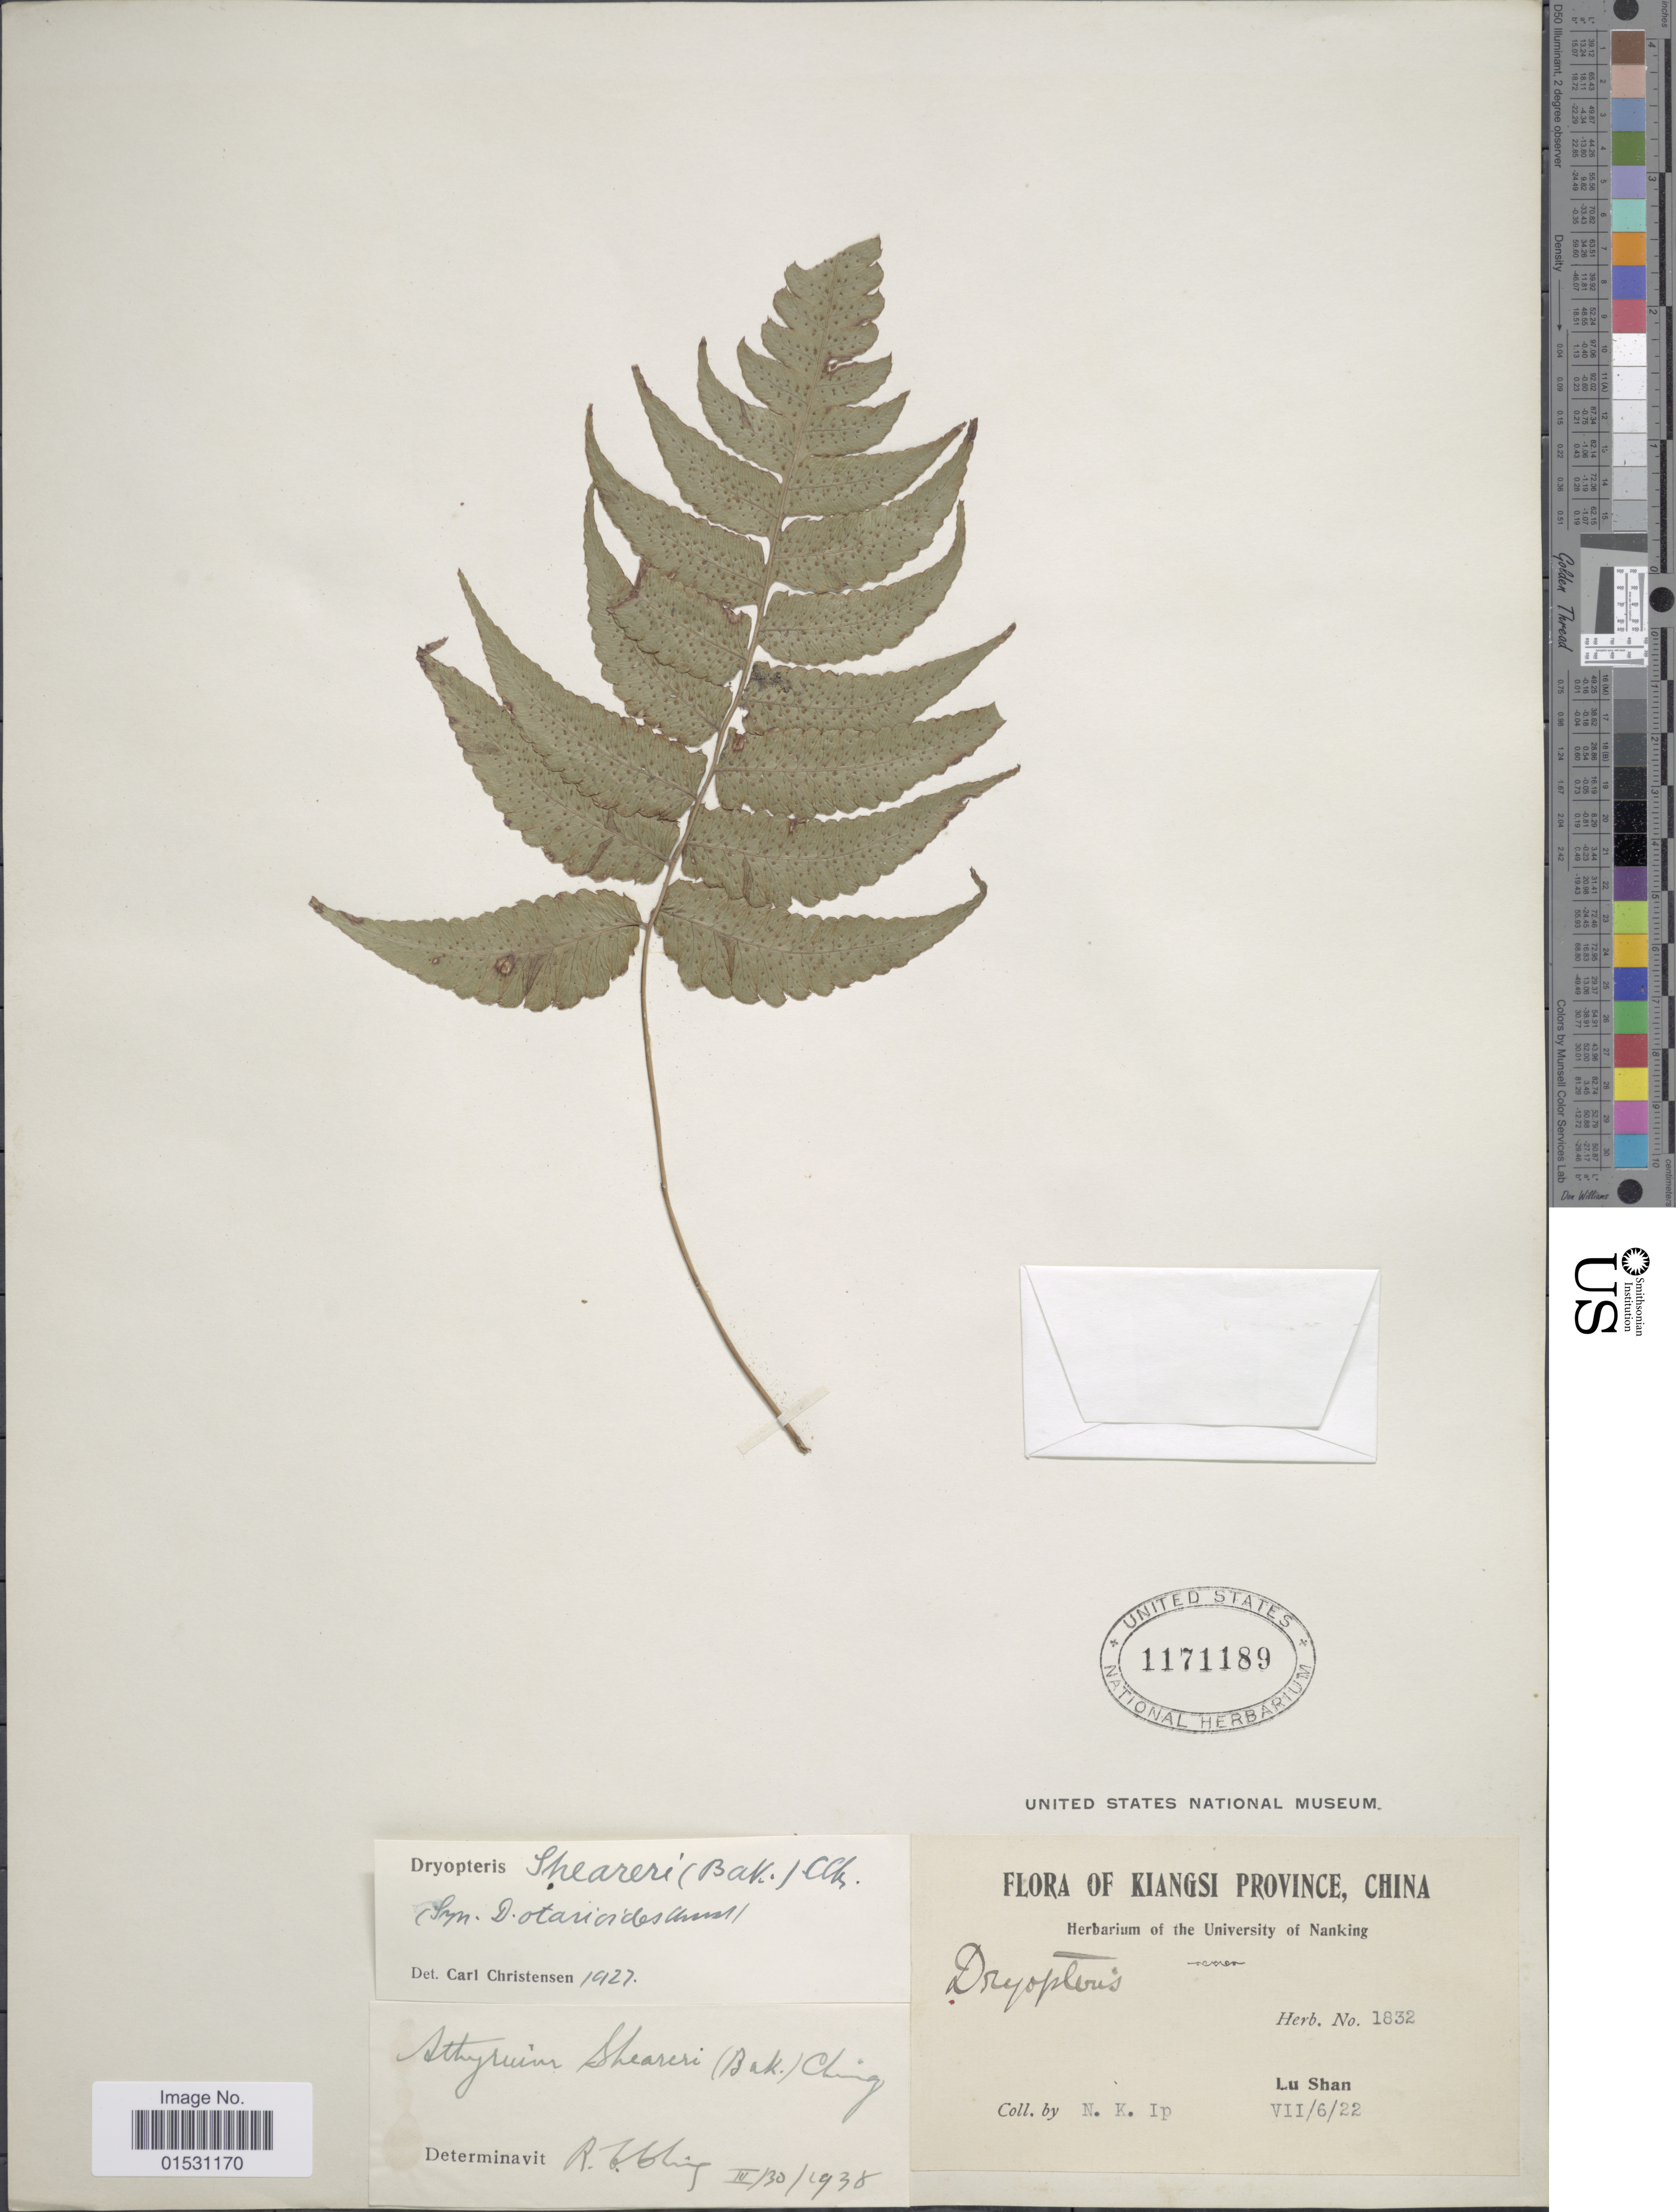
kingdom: Plantae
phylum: Tracheophyta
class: Polypodiopsida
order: Polypodiales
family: Athyriaceae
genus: Athyrium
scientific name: Athyrium sheareri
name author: (Baker)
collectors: N. Ip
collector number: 1832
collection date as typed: Transcribed d/m/y: 6/7/22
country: China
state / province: Jiangxi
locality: Kiangsi Province. Lu Shan.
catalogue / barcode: US 1171189